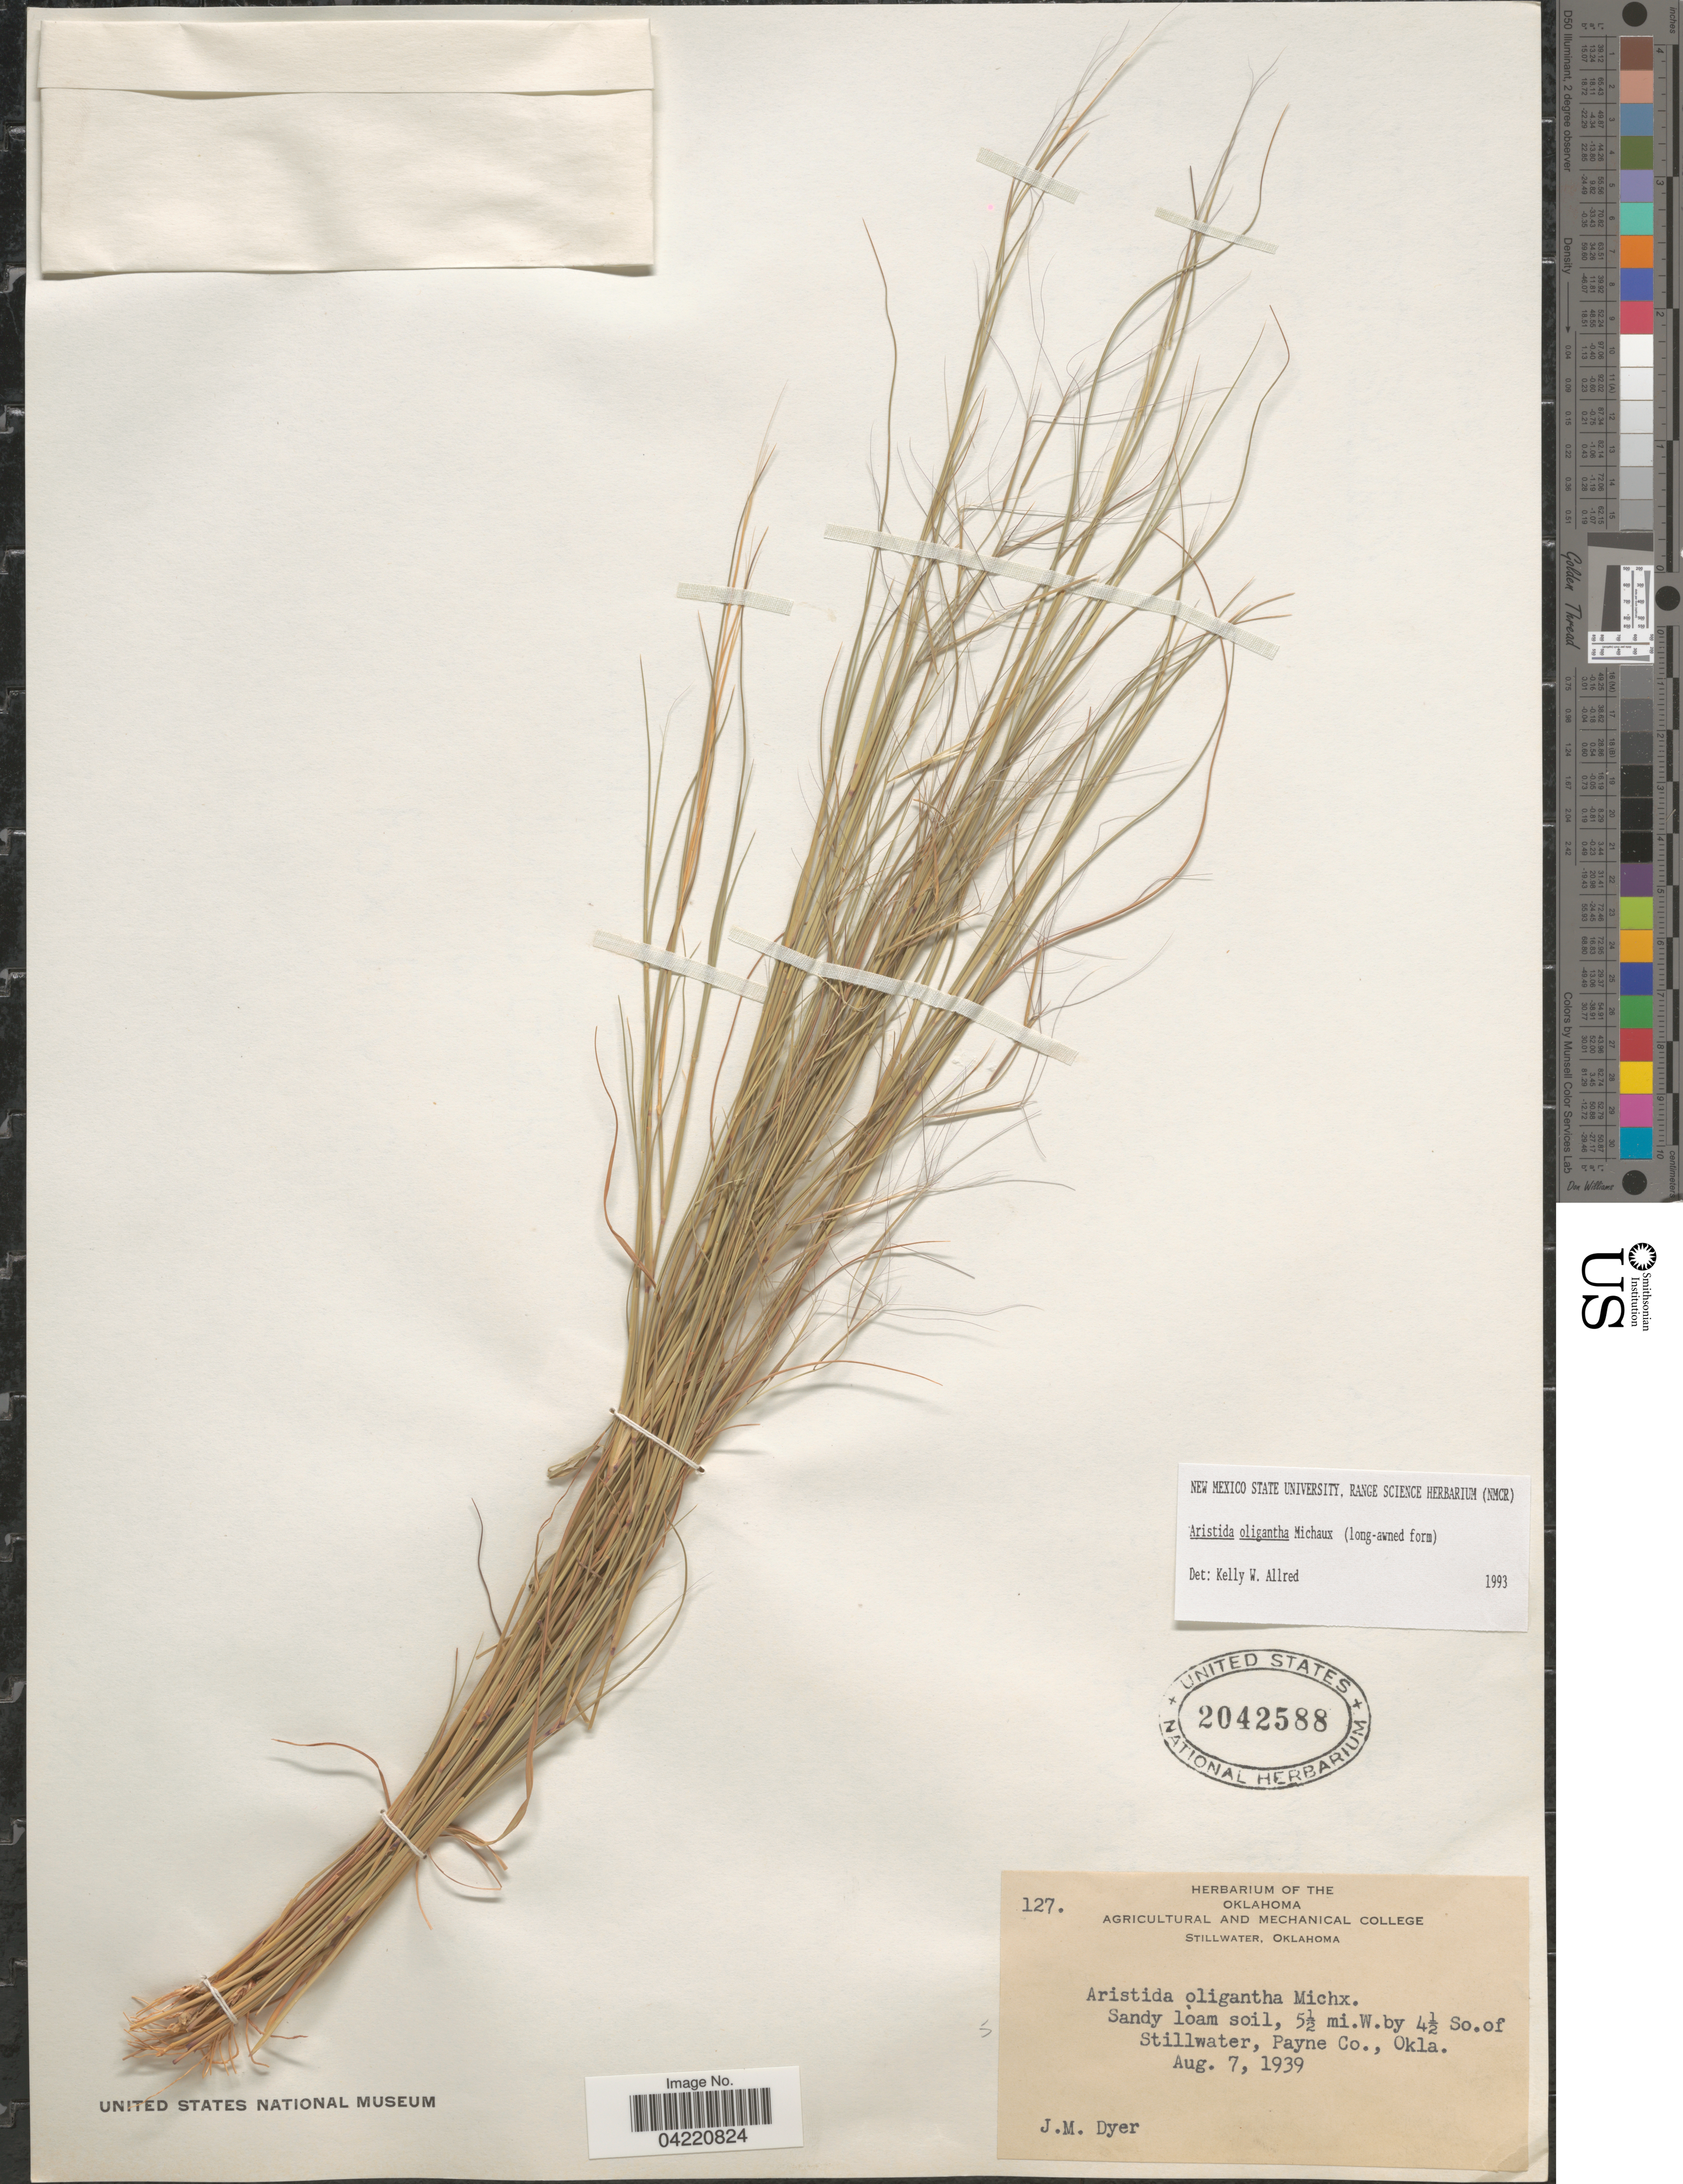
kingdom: Plantae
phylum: Tracheophyta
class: Liliopsida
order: Poales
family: Poaceae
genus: Aristida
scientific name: Aristida oligantha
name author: Michx.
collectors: J. Dyer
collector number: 127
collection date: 1939-08-07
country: United States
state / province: Oklahoma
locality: Sandy loam soil, 5½ mi. W. by 4½ So. of Stillwater, Payne Co.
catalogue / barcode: US 2042588